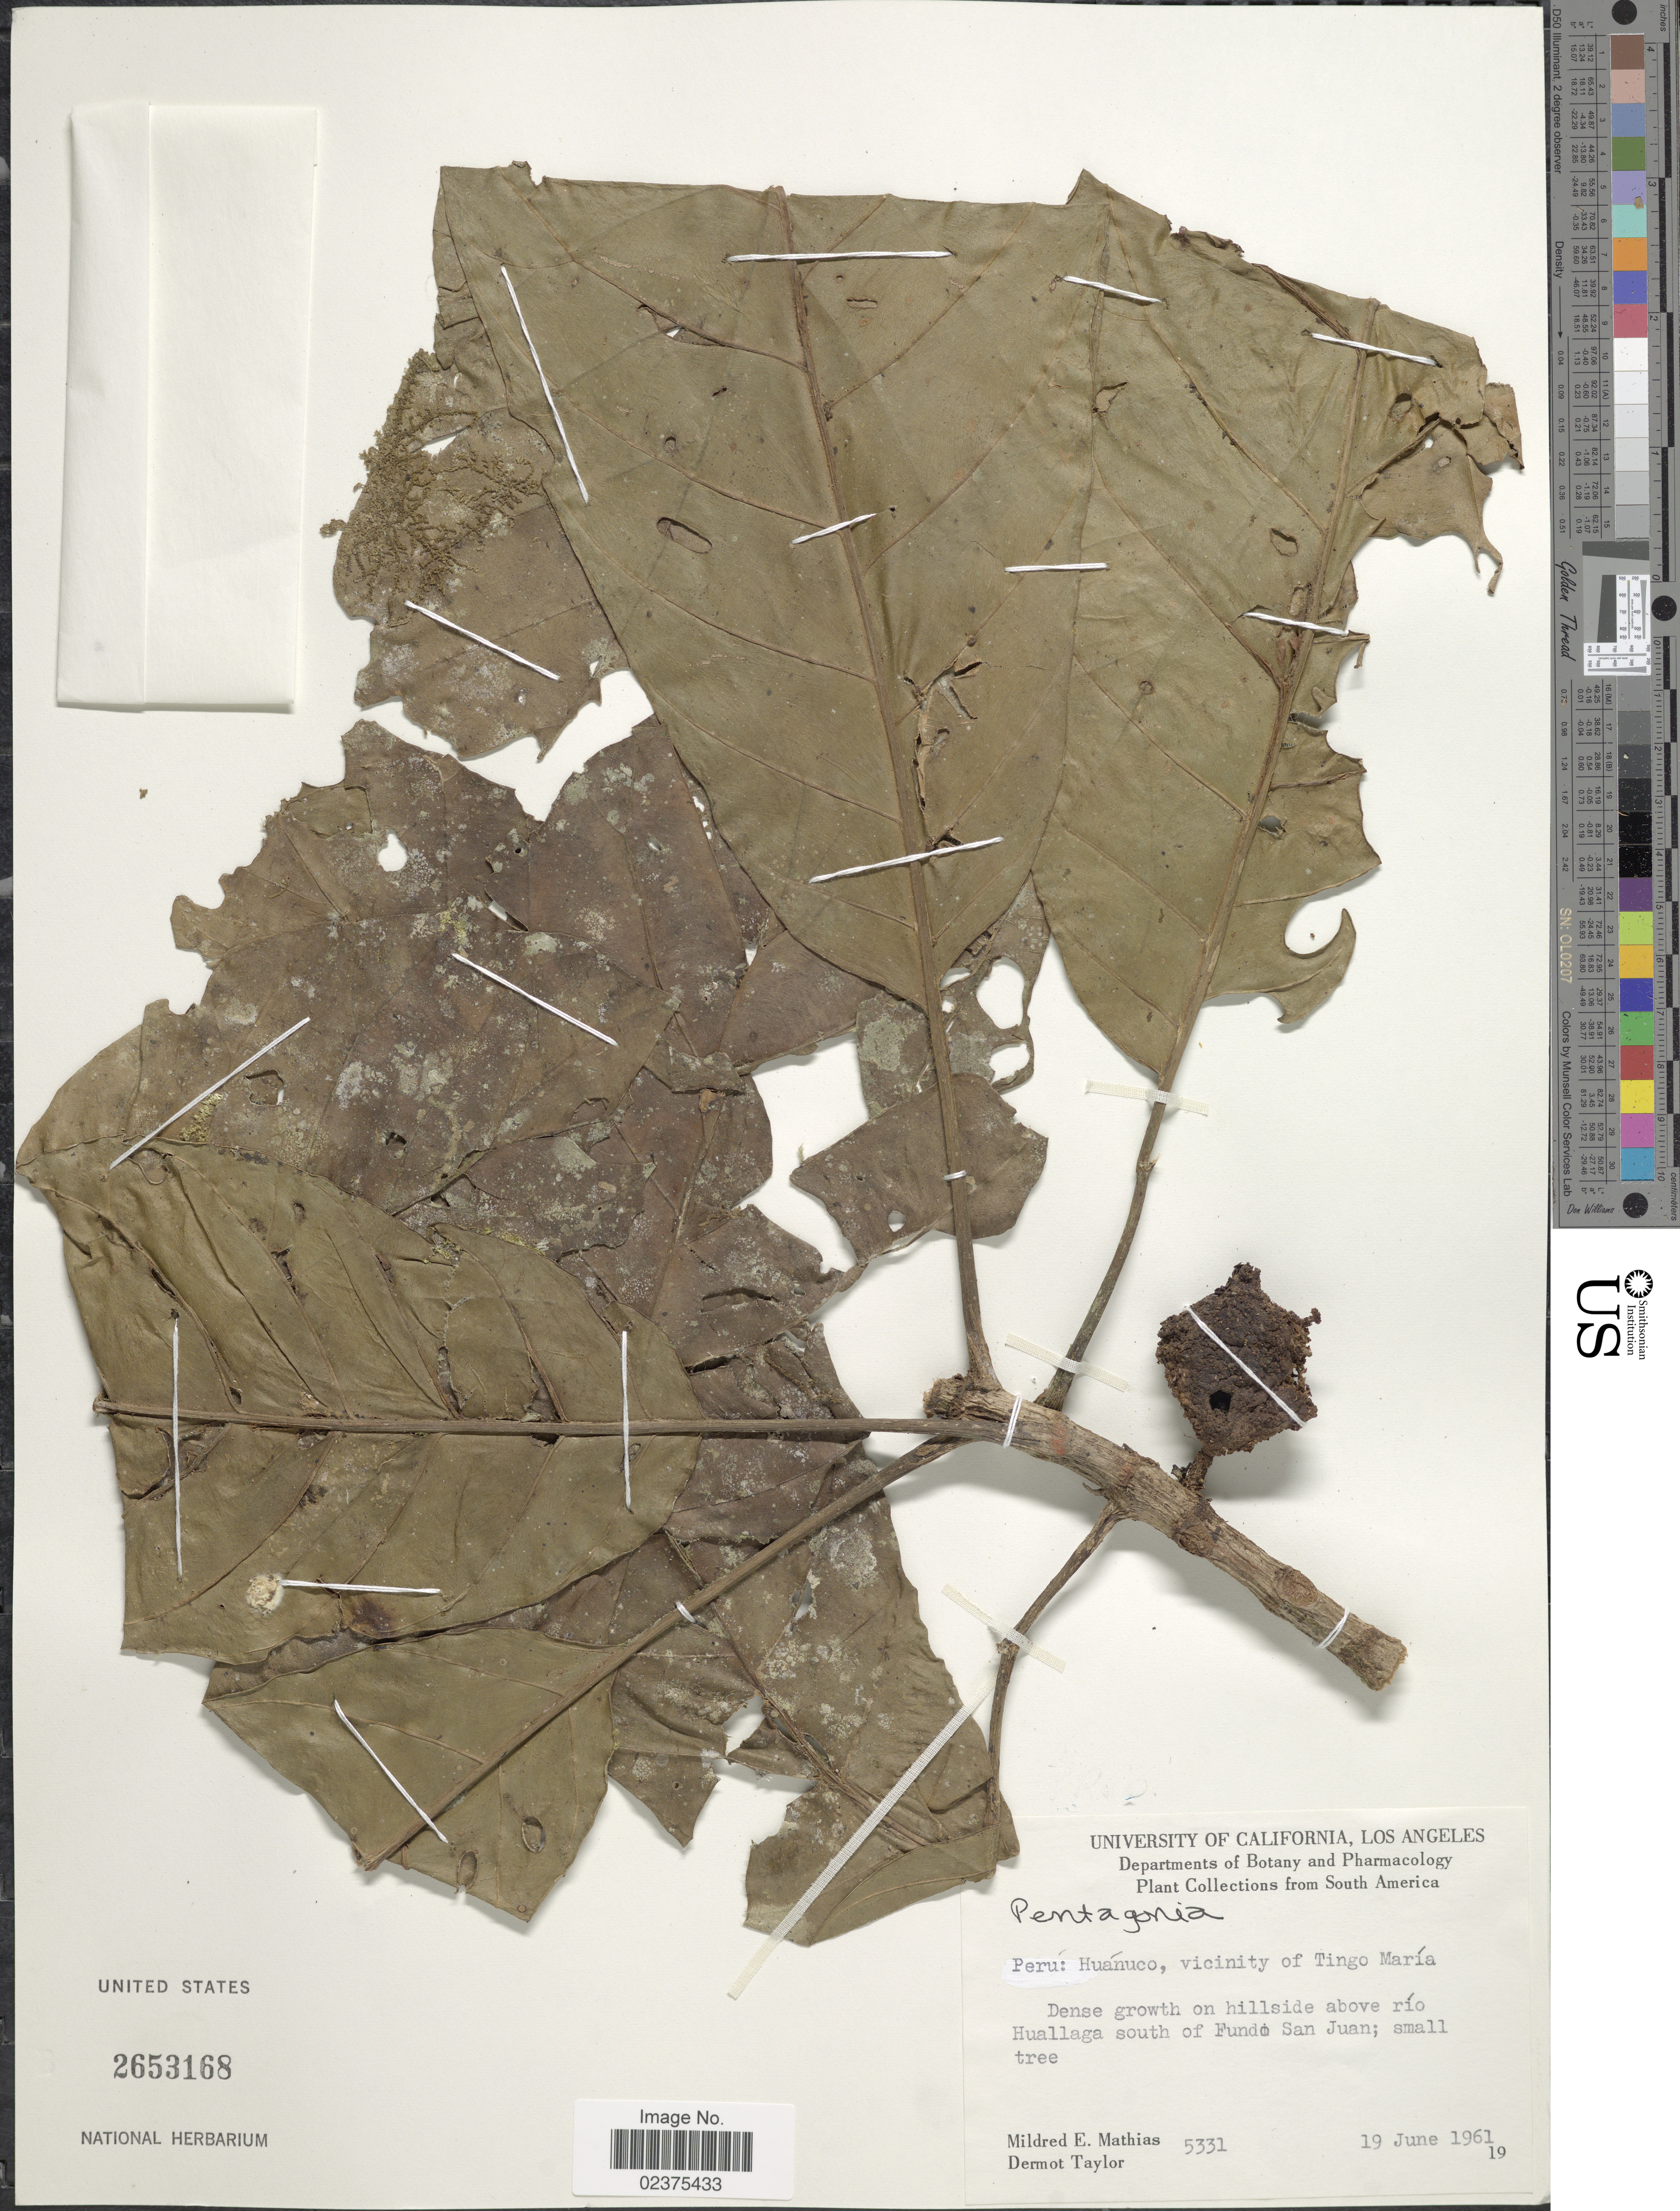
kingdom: Plantae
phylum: Tracheophyta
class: Magnoliopsida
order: Gentianales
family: Rubiaceae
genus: Pentagonia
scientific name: Pentagonia sp.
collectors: M. E. Mathias & D. Taylor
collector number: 5331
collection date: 1961-06-19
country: Peru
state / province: Huánuco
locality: Huanuco, vicinity of Tingo Maria, on hillside above Rio Huallaga south of Fundo San Juan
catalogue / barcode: US 2653168